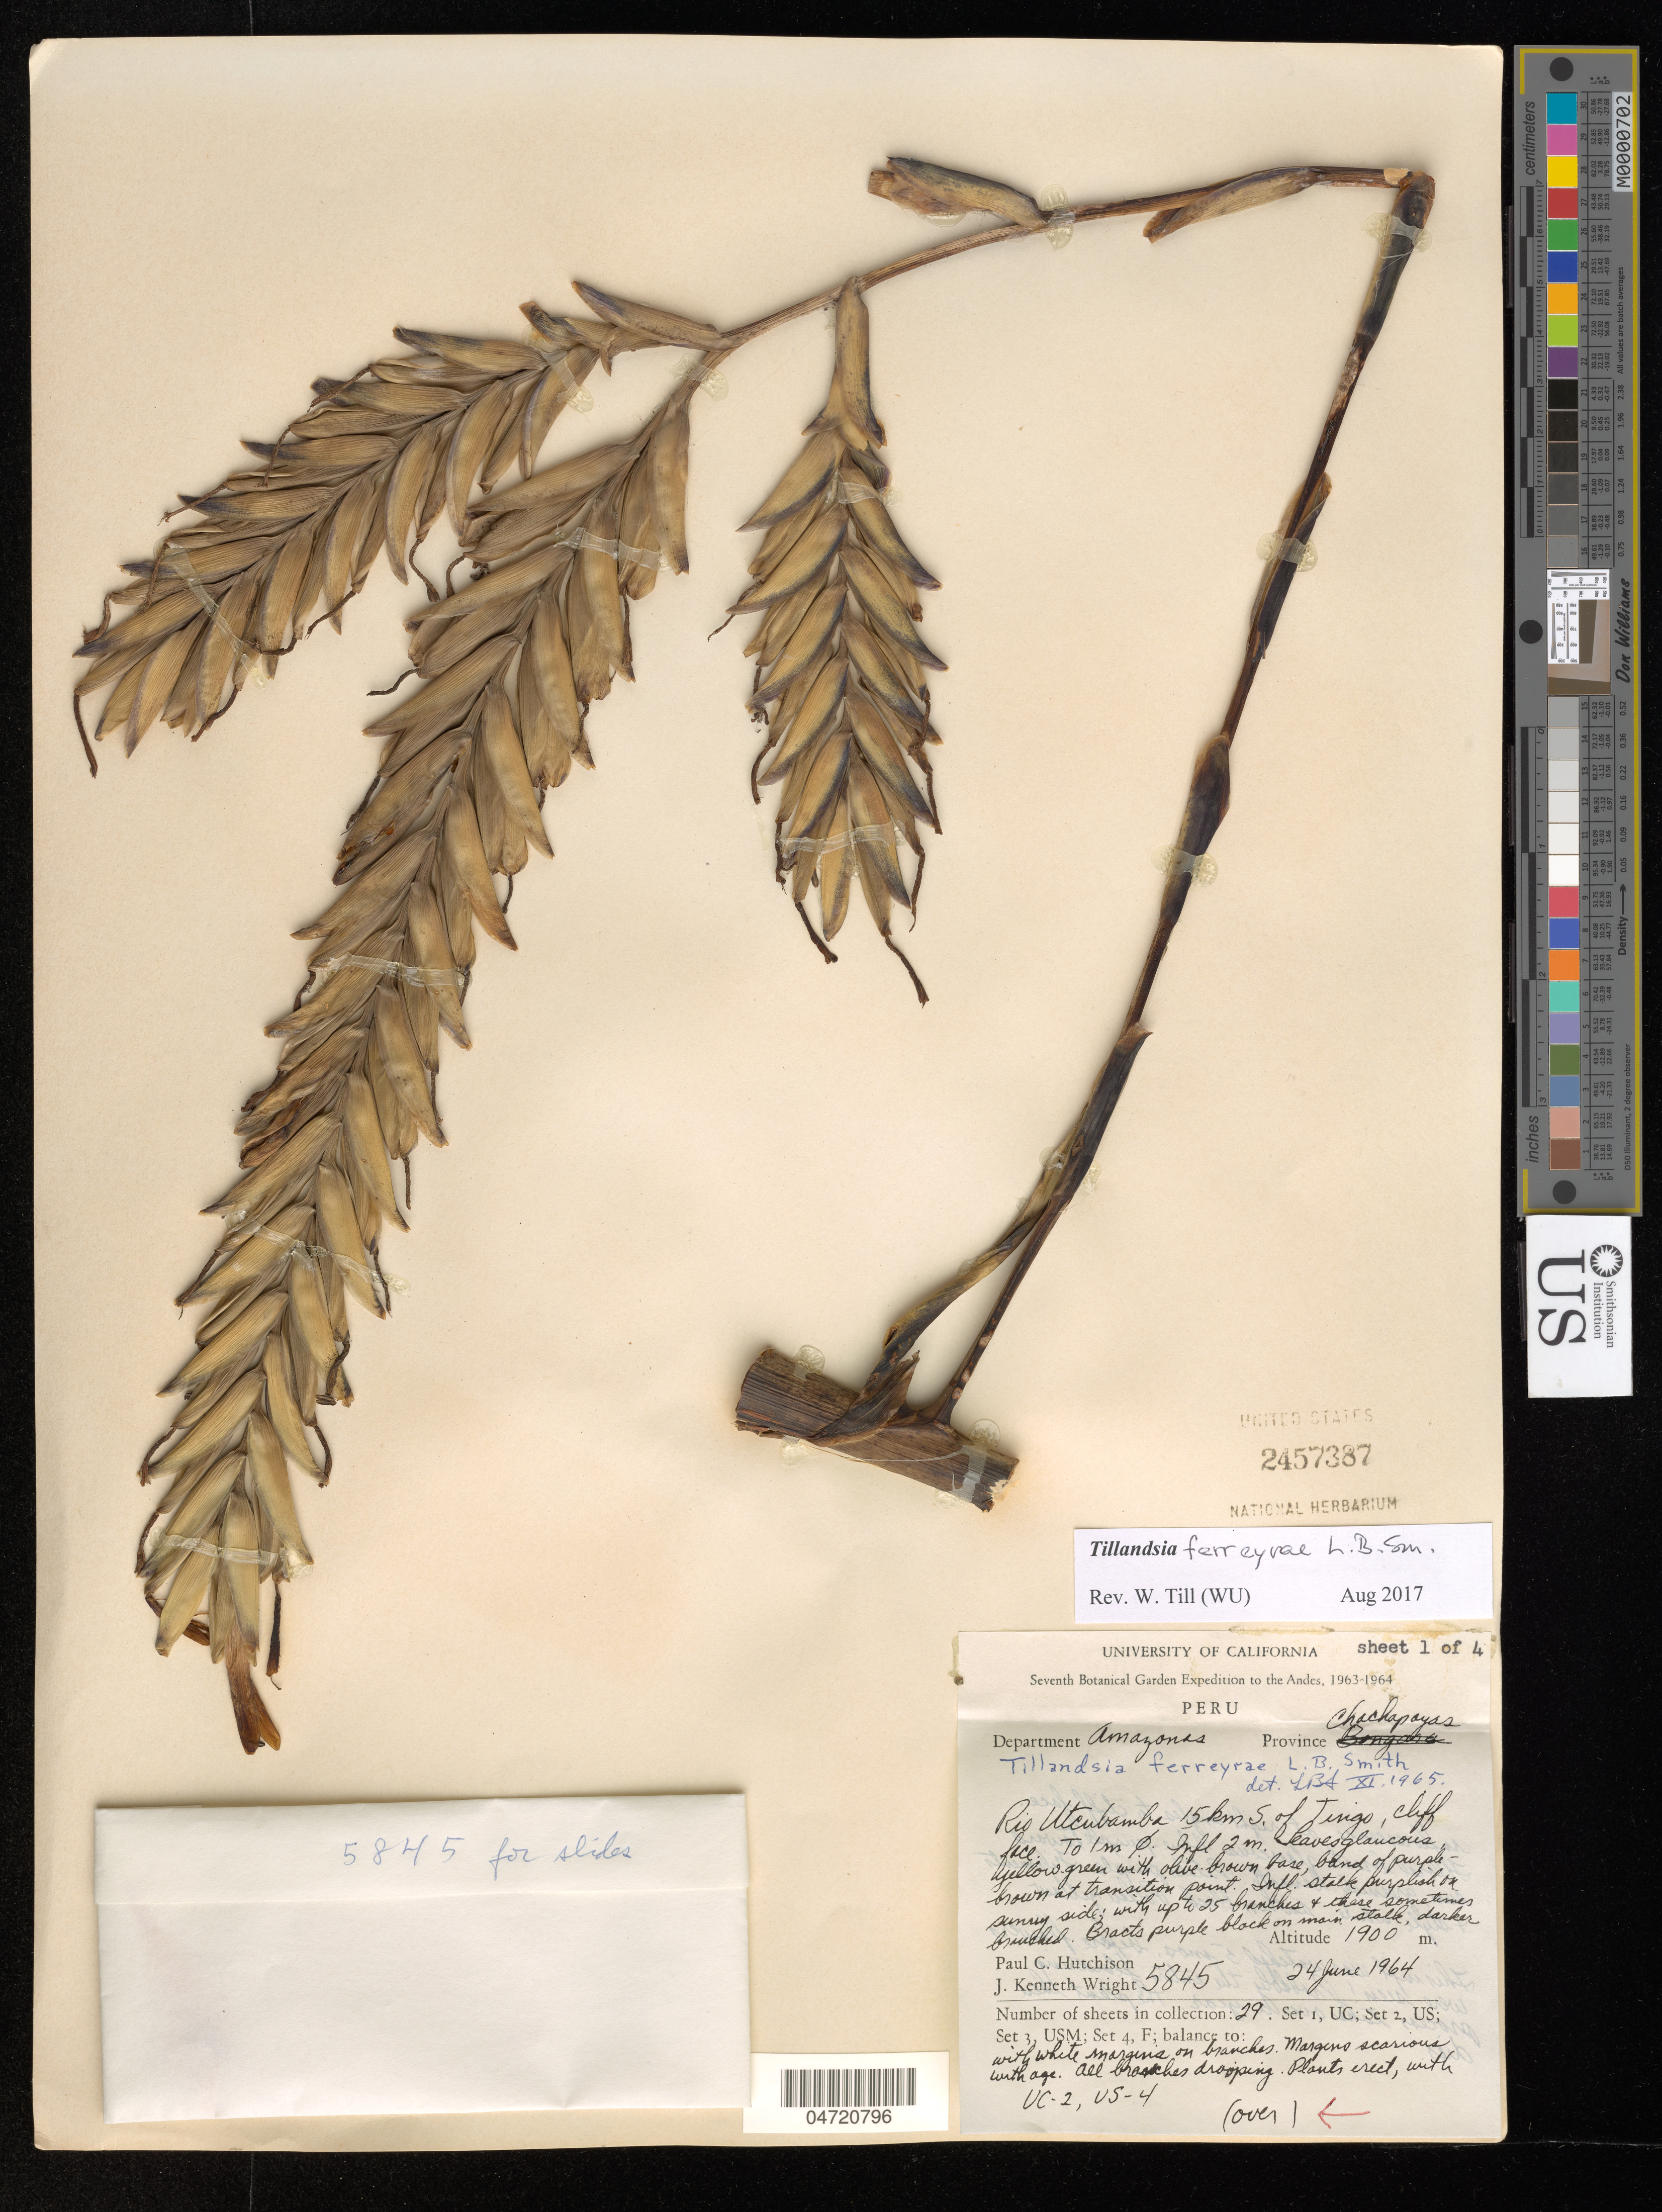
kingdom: Plantae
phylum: Tracheophyta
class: Liliopsida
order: Poales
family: Bromeliaceae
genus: Tillandsia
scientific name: Tillandsia ferreyrae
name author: L.B. Sm.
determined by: Till, W.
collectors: P. C. Hutchison & J. K. Wright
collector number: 5845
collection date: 1964-06-24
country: Peru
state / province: Amazonas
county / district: Chachapoyas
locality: Rio Utcubamba, 15 km S of Tingo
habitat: Cliff face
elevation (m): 1900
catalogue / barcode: US 2457387